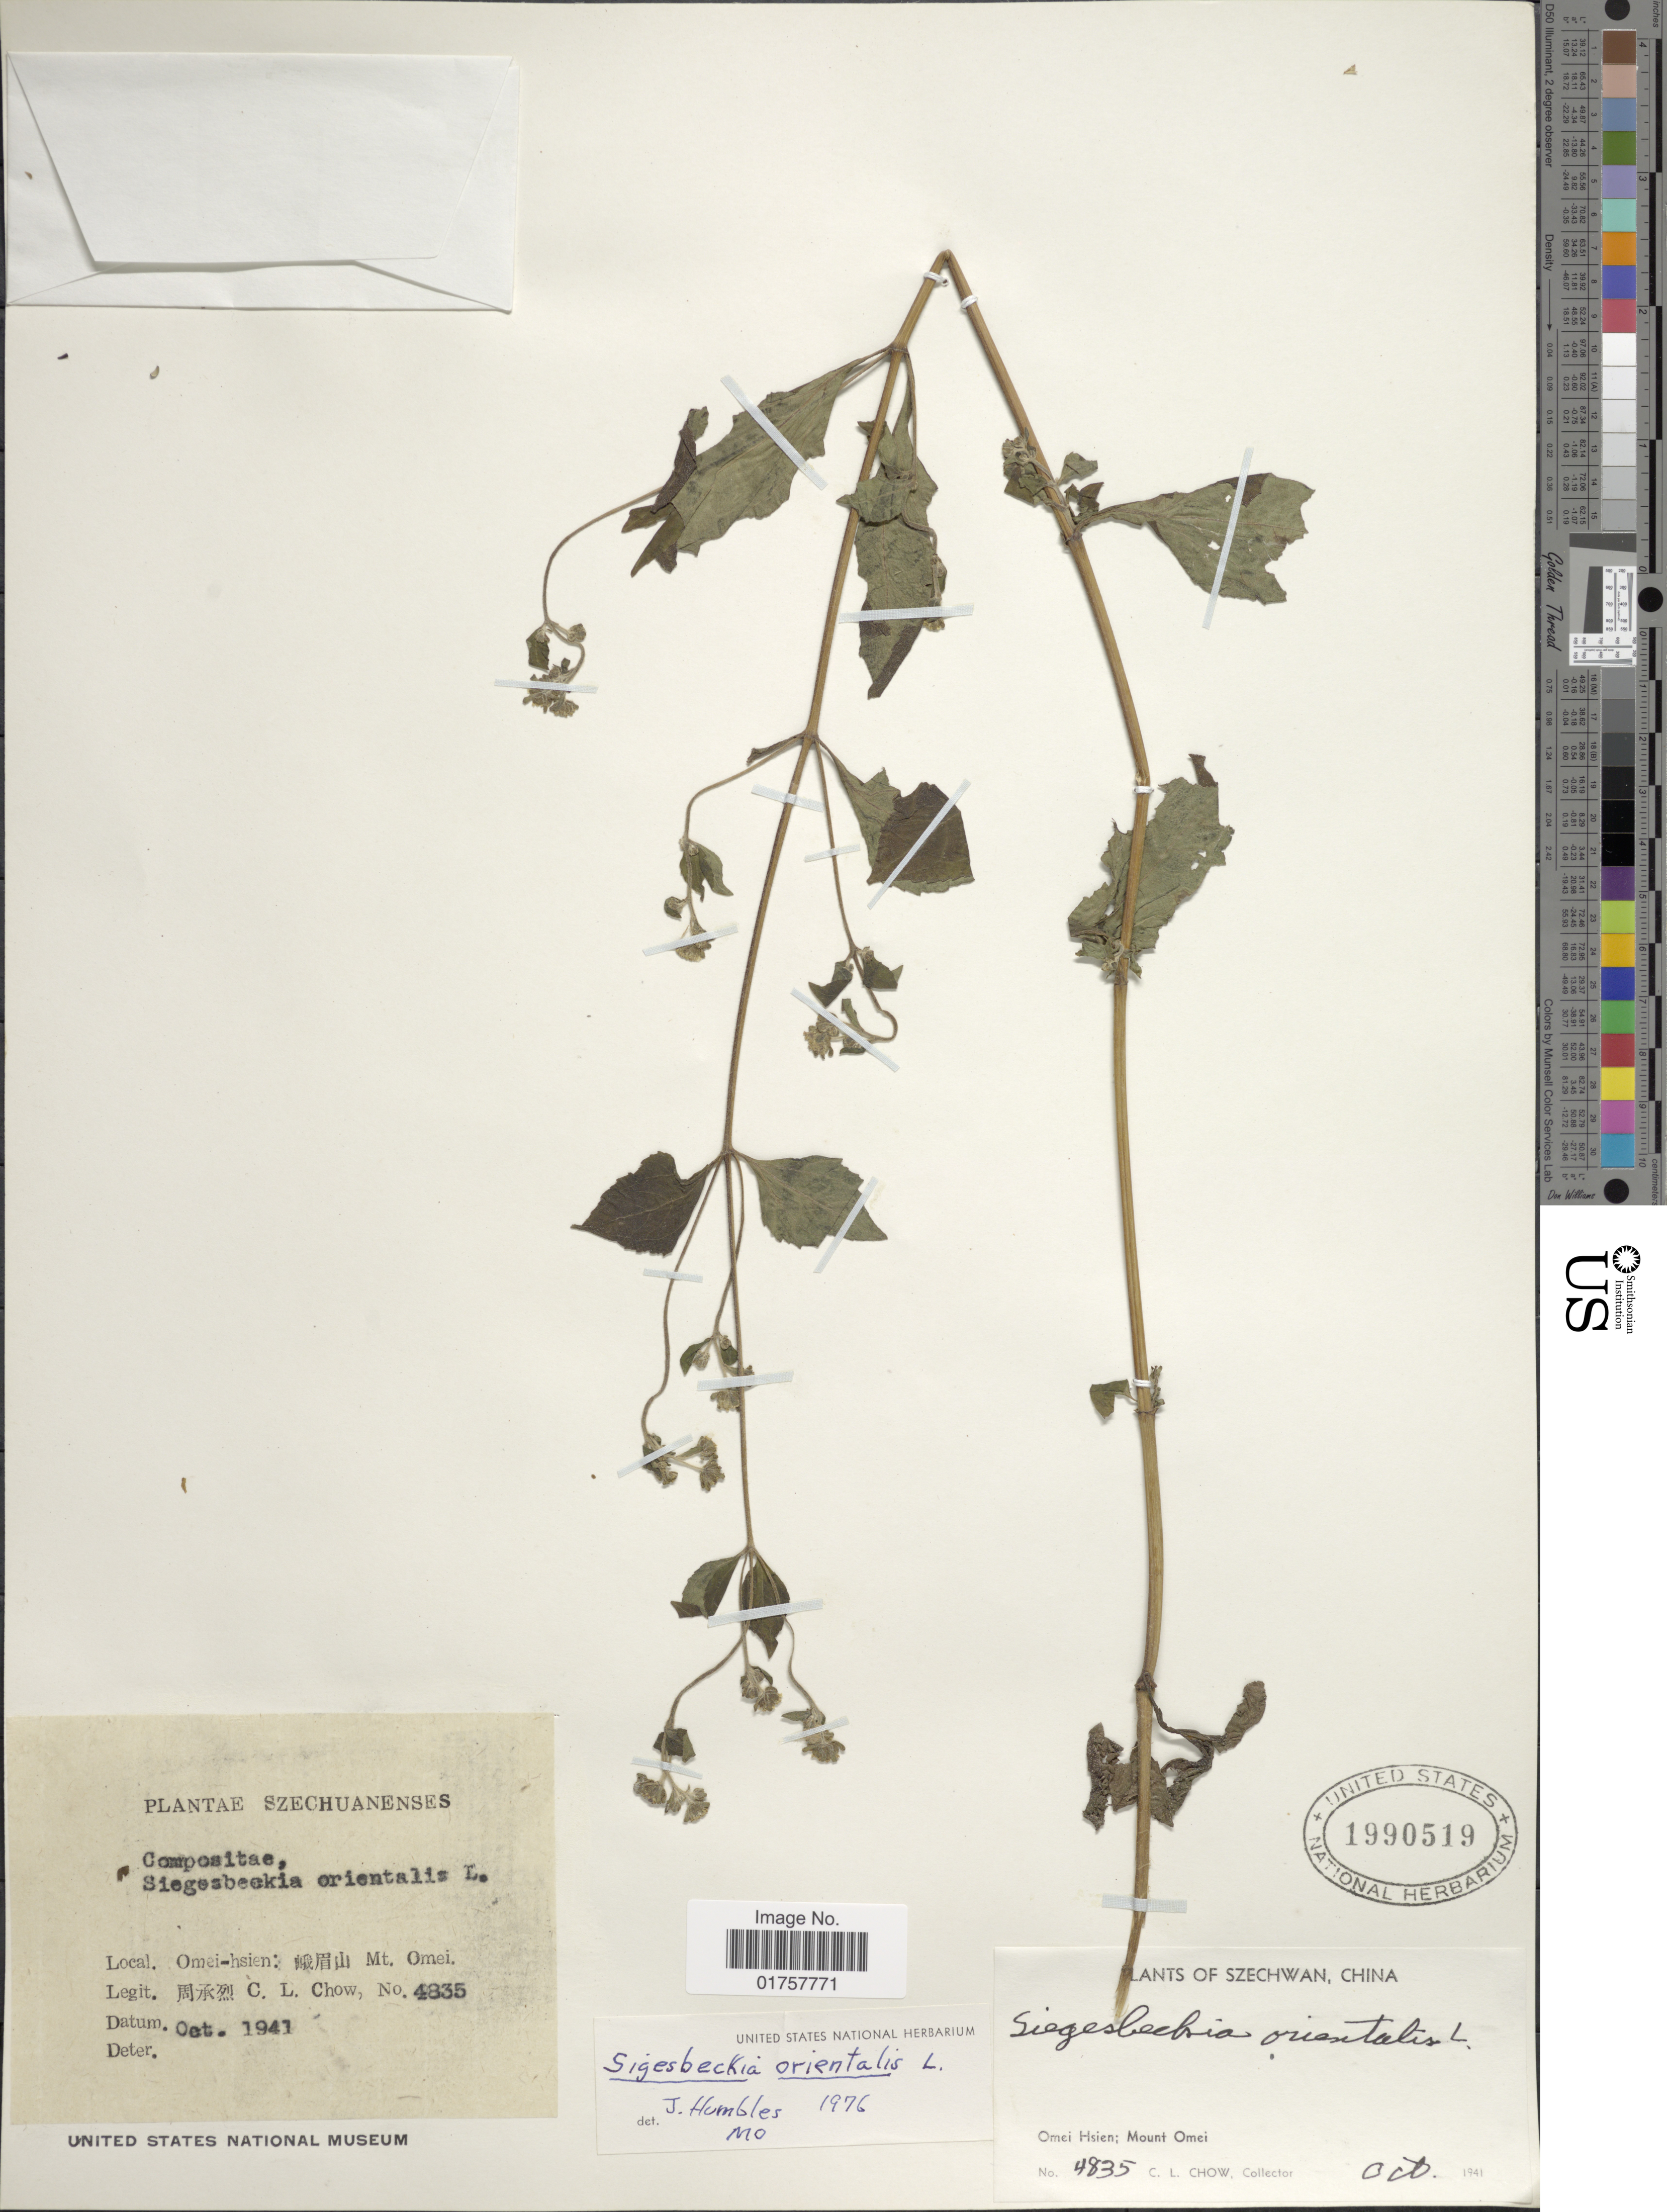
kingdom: Plantae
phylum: Tracheophyta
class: Magnoliopsida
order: Asterales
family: Asteraceae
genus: Sigesbeckia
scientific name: Sigesbeckia orientalis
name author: L.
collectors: C. Chow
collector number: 4835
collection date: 1941-10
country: China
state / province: Sichuan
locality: Szechwan, Omei Hsien; Mount Omei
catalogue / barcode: US 1990519